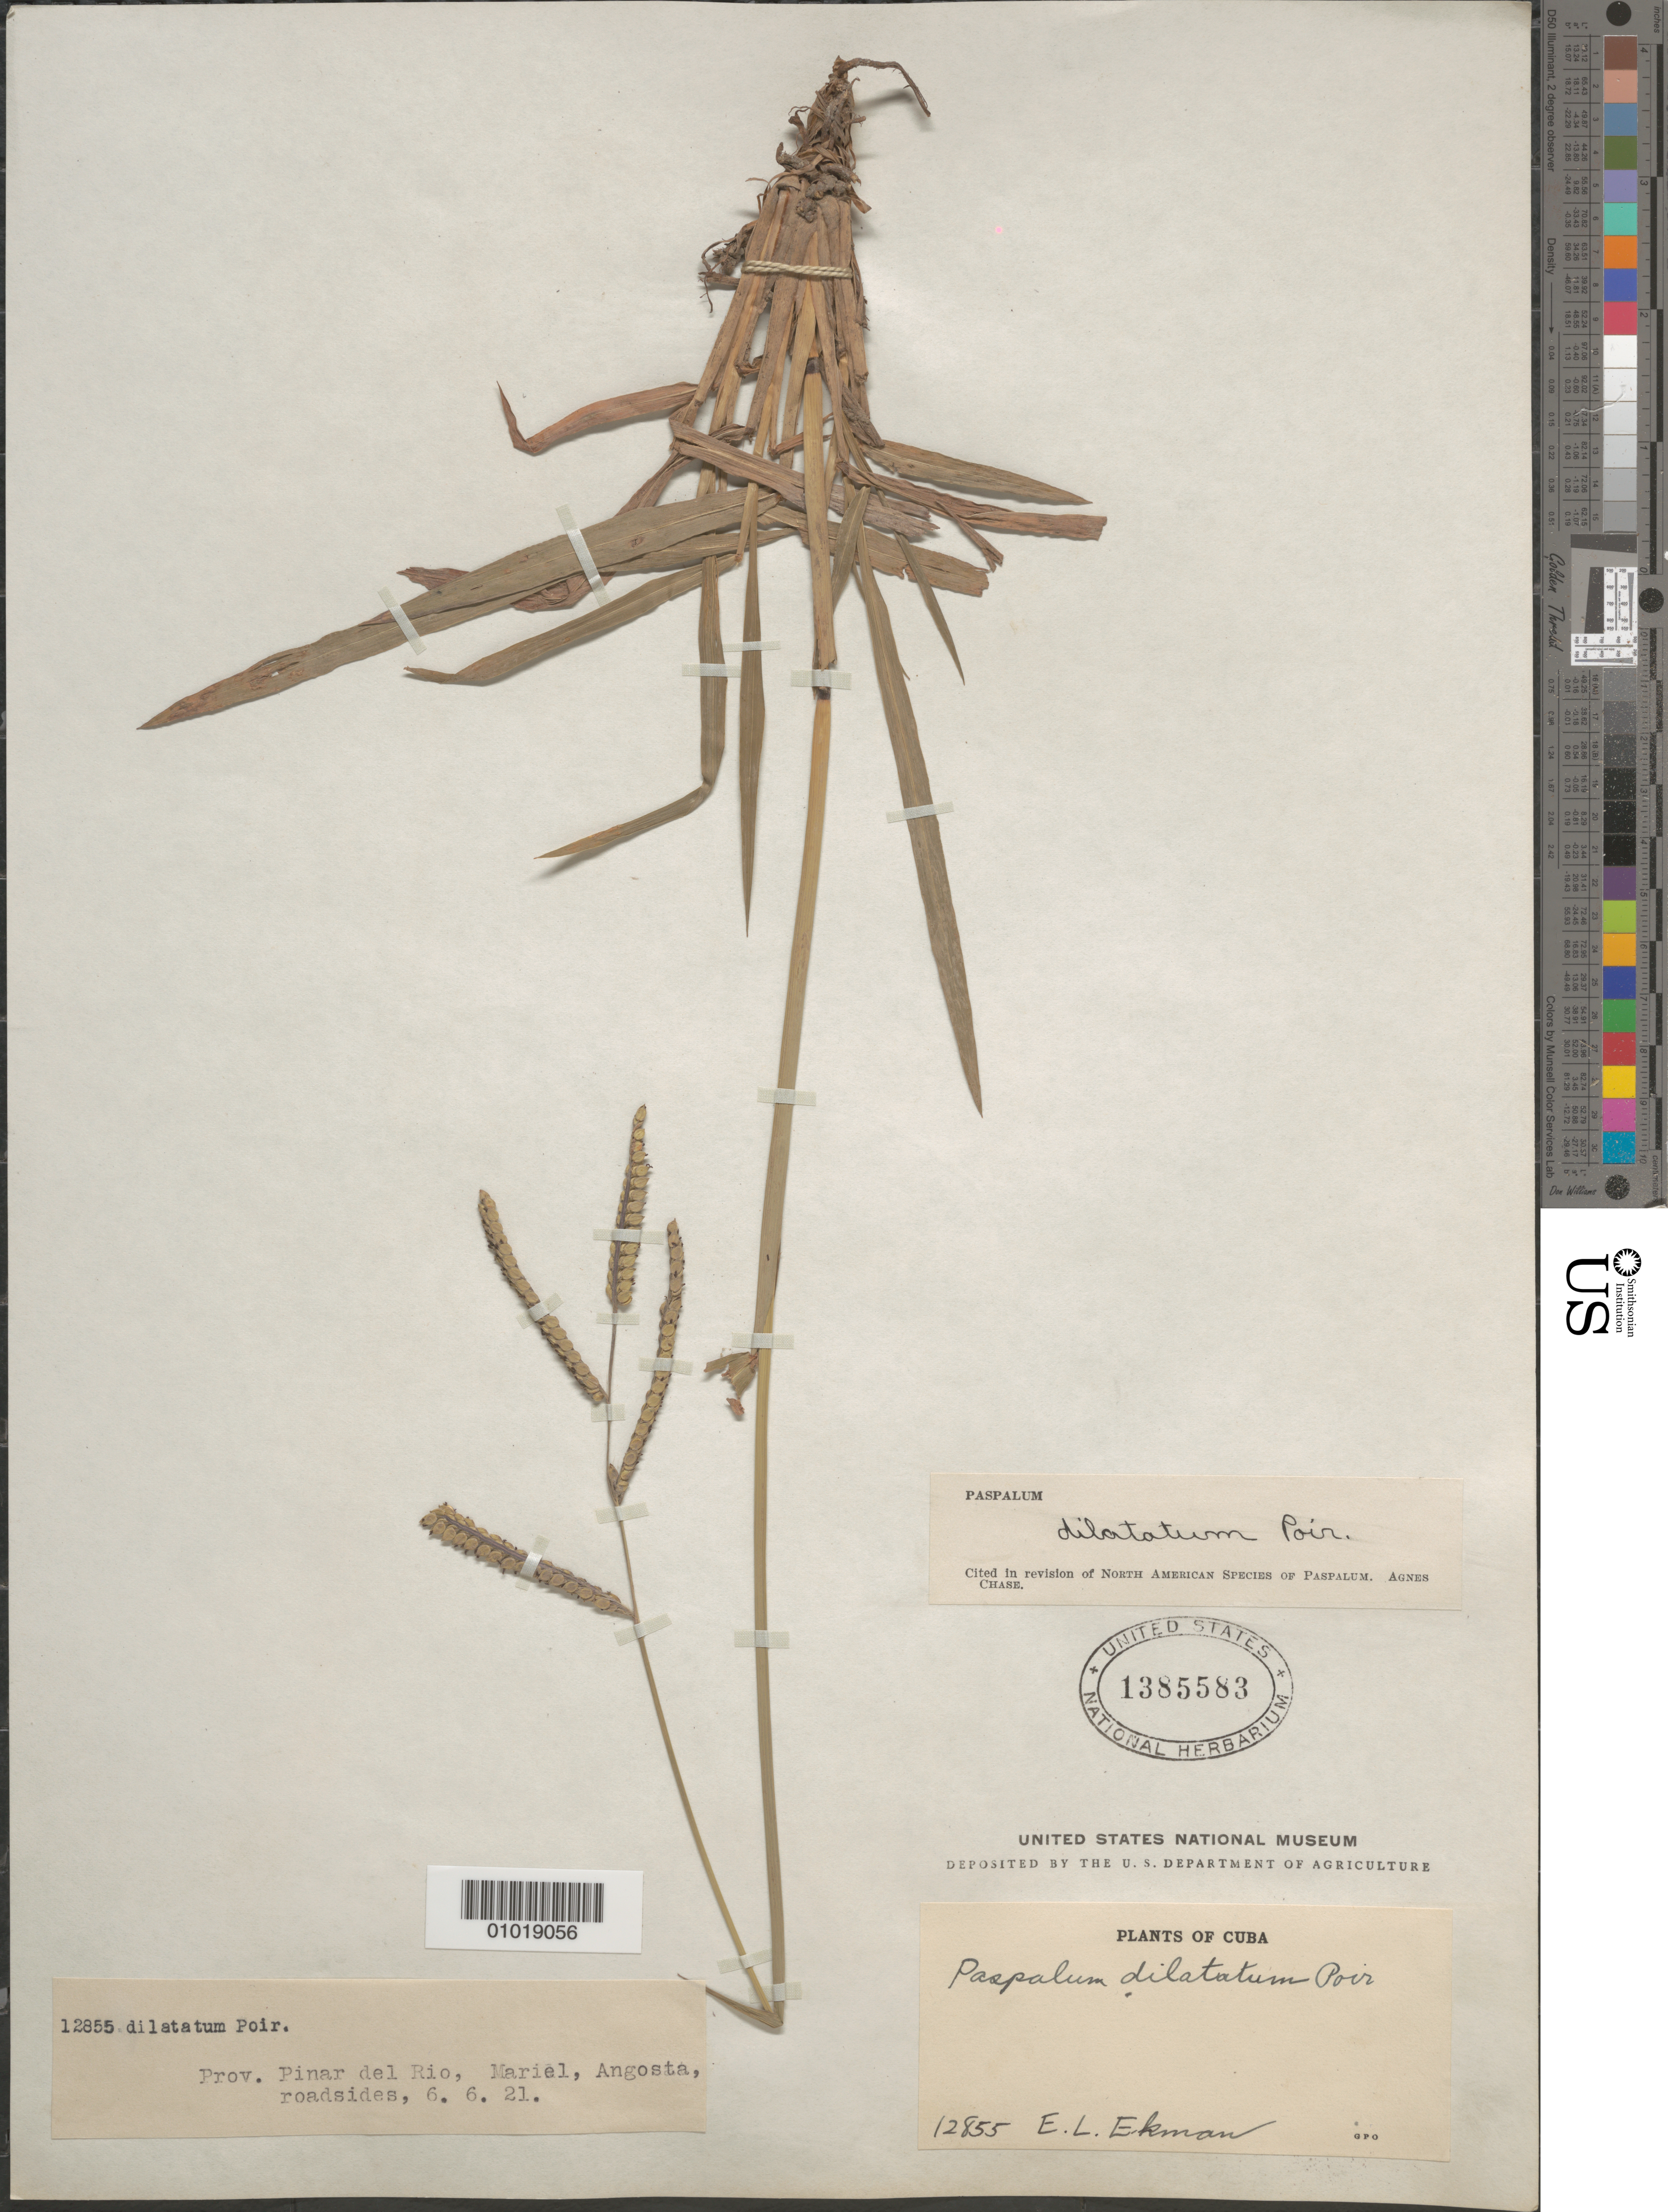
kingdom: Plantae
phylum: Tracheophyta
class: Liliopsida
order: Poales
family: Poaceae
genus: Paspalum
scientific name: Paspalum dilatatum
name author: Poir.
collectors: E. L. Ekman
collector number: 12855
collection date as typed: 06 Jun 1921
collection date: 1921-06-06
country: Cuba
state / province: Pinar del Rio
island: Cuba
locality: Mariel, Angosta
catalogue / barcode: US 1385583